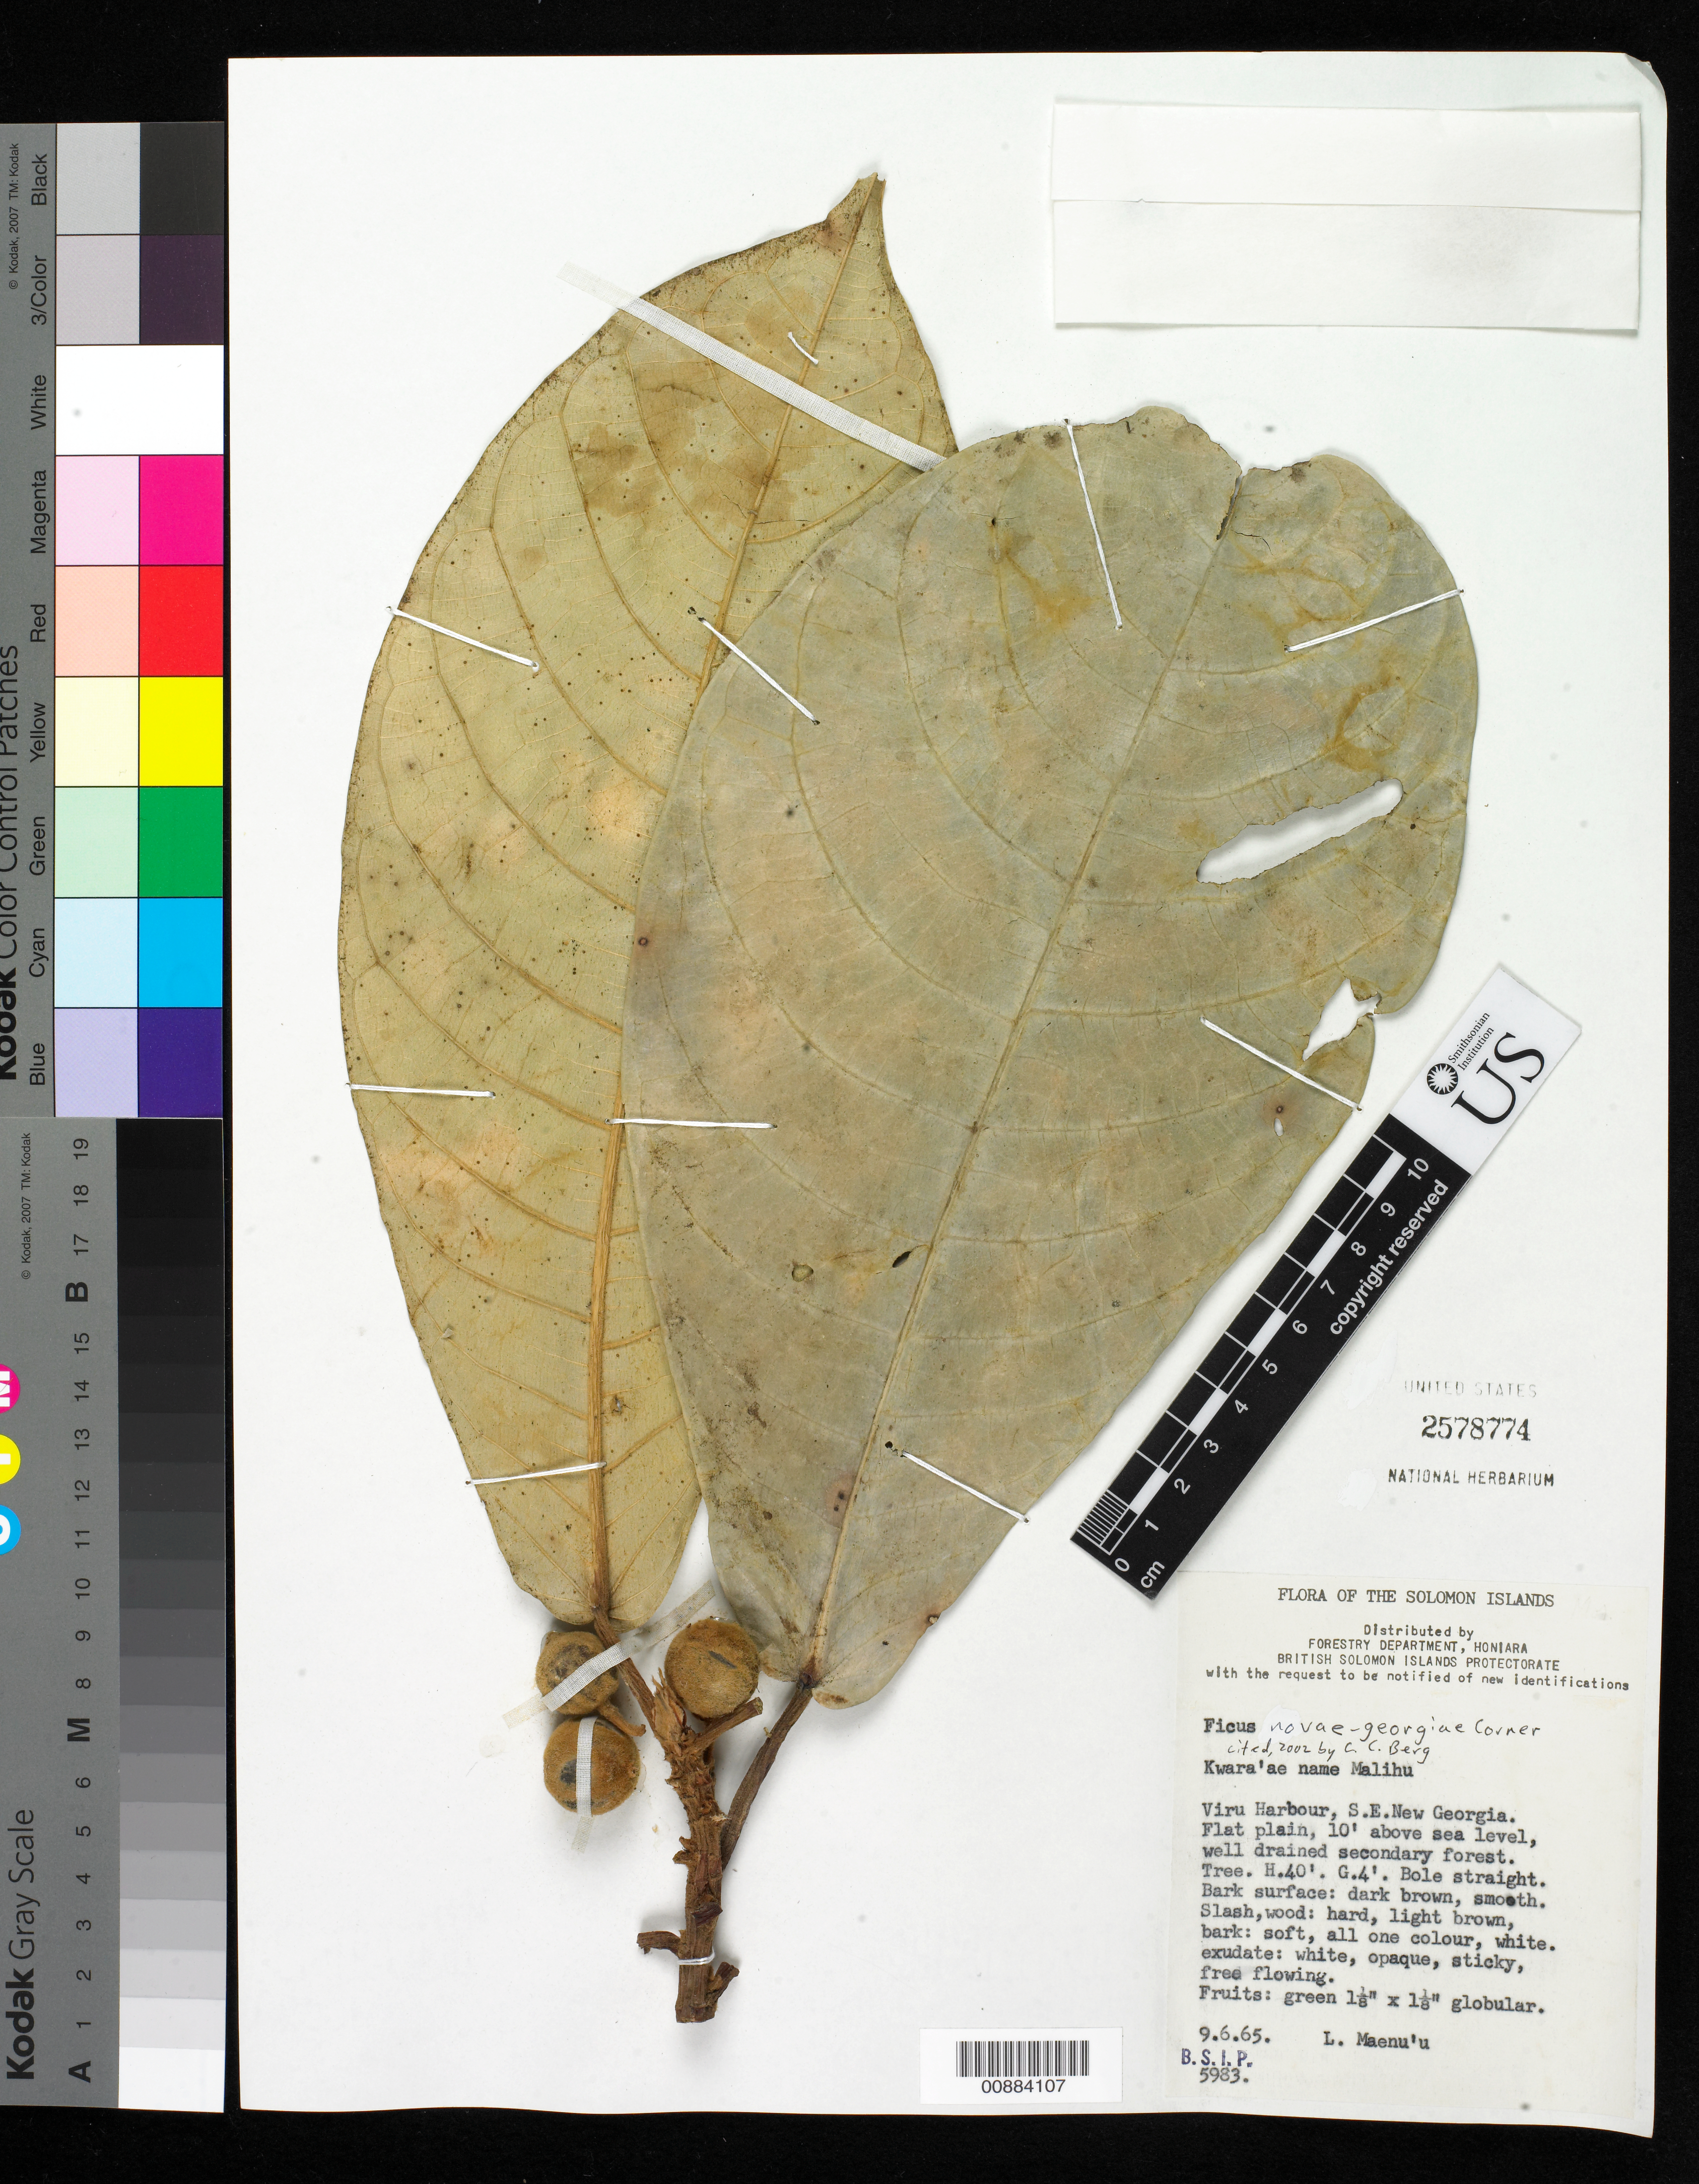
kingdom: Plantae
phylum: Tracheophyta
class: Magnoliopsida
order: Rosales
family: Moraceae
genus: Ficus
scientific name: Ficus novae-georgiae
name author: Corner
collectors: L. Maenu'u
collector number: BSIP 5983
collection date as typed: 09 Jun 1965 or 06 Sep 1965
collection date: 1965-06-09 or 1965-09-06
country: Solomon Islands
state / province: Western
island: New Georgia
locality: SE, Viru Harbour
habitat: flat plain, well drained secondary forest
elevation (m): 3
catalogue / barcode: US 2578774